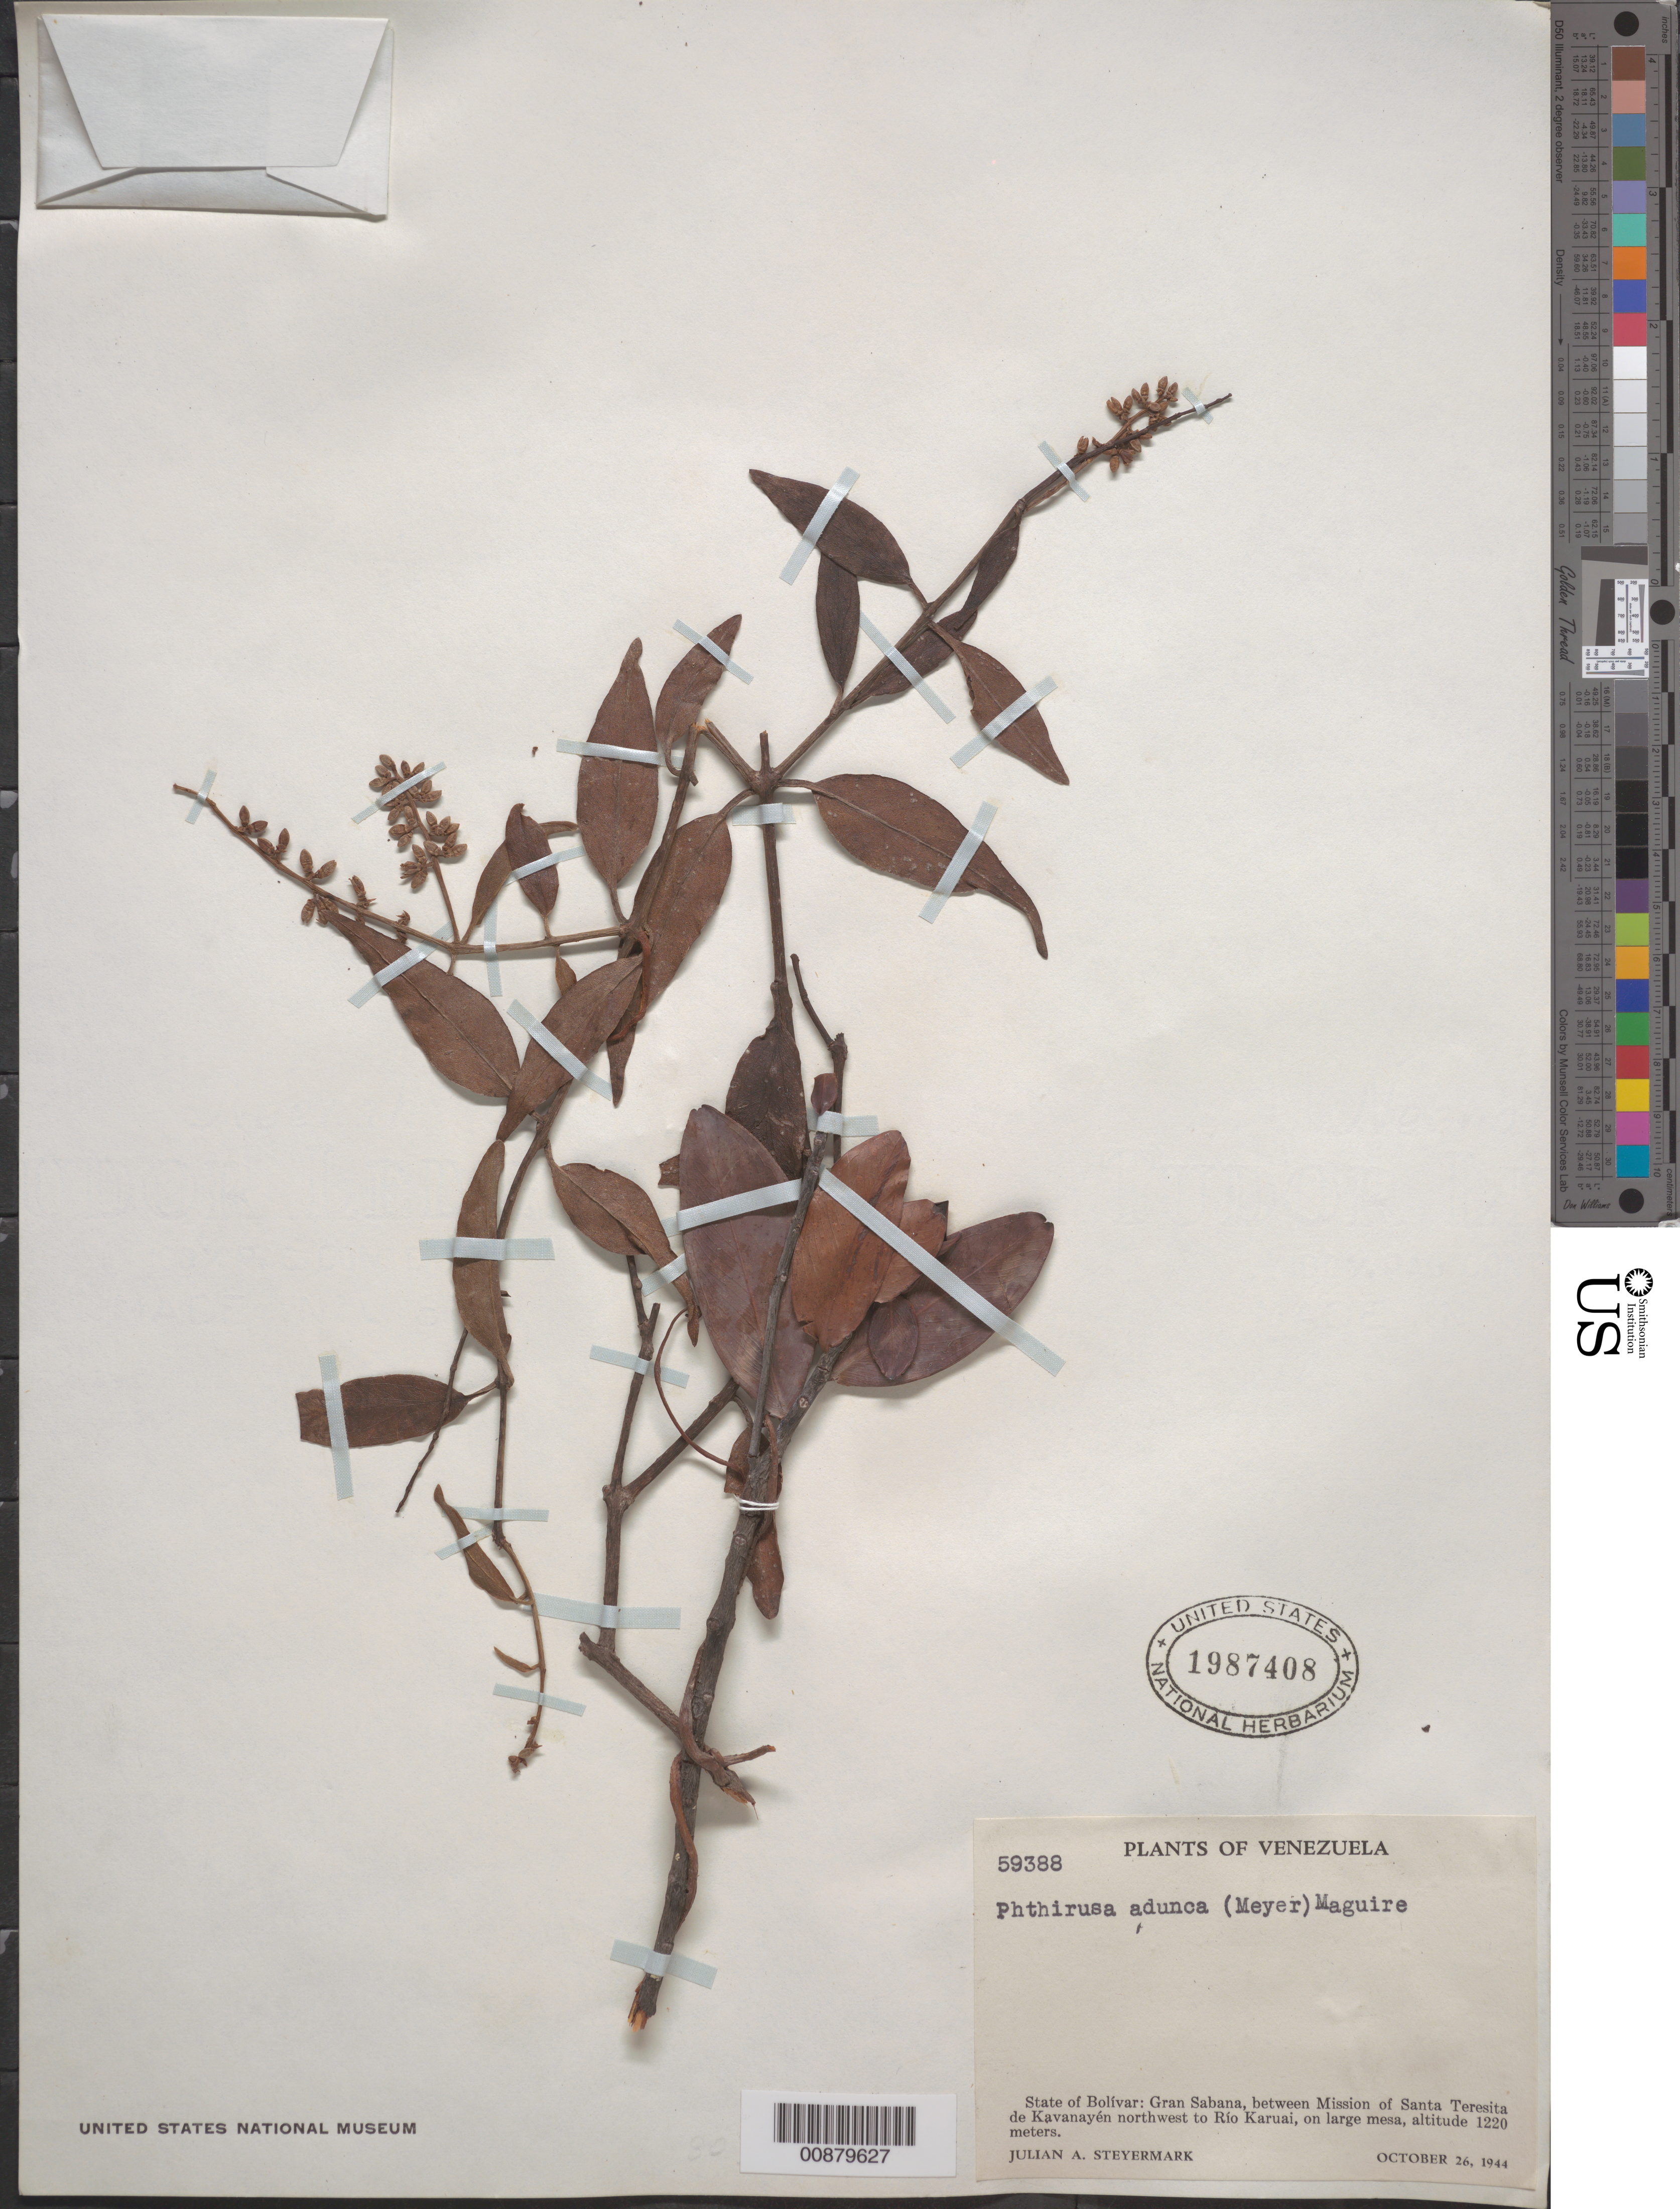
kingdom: Plantae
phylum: Tracheophyta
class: Magnoliopsida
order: Santalales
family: Loranthaceae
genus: Phthirusa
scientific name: Phthirusa adunca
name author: (G. Mey.) Maguire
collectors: J. Steyermark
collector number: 59388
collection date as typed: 26-Oct-44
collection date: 1944-10-26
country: Venezuela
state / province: Bolívar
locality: Gran Sabana, between Mission of Santa Teresita de Kavanayén NW to Río Karuai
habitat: Large mesa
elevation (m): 1220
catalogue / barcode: US 1987408